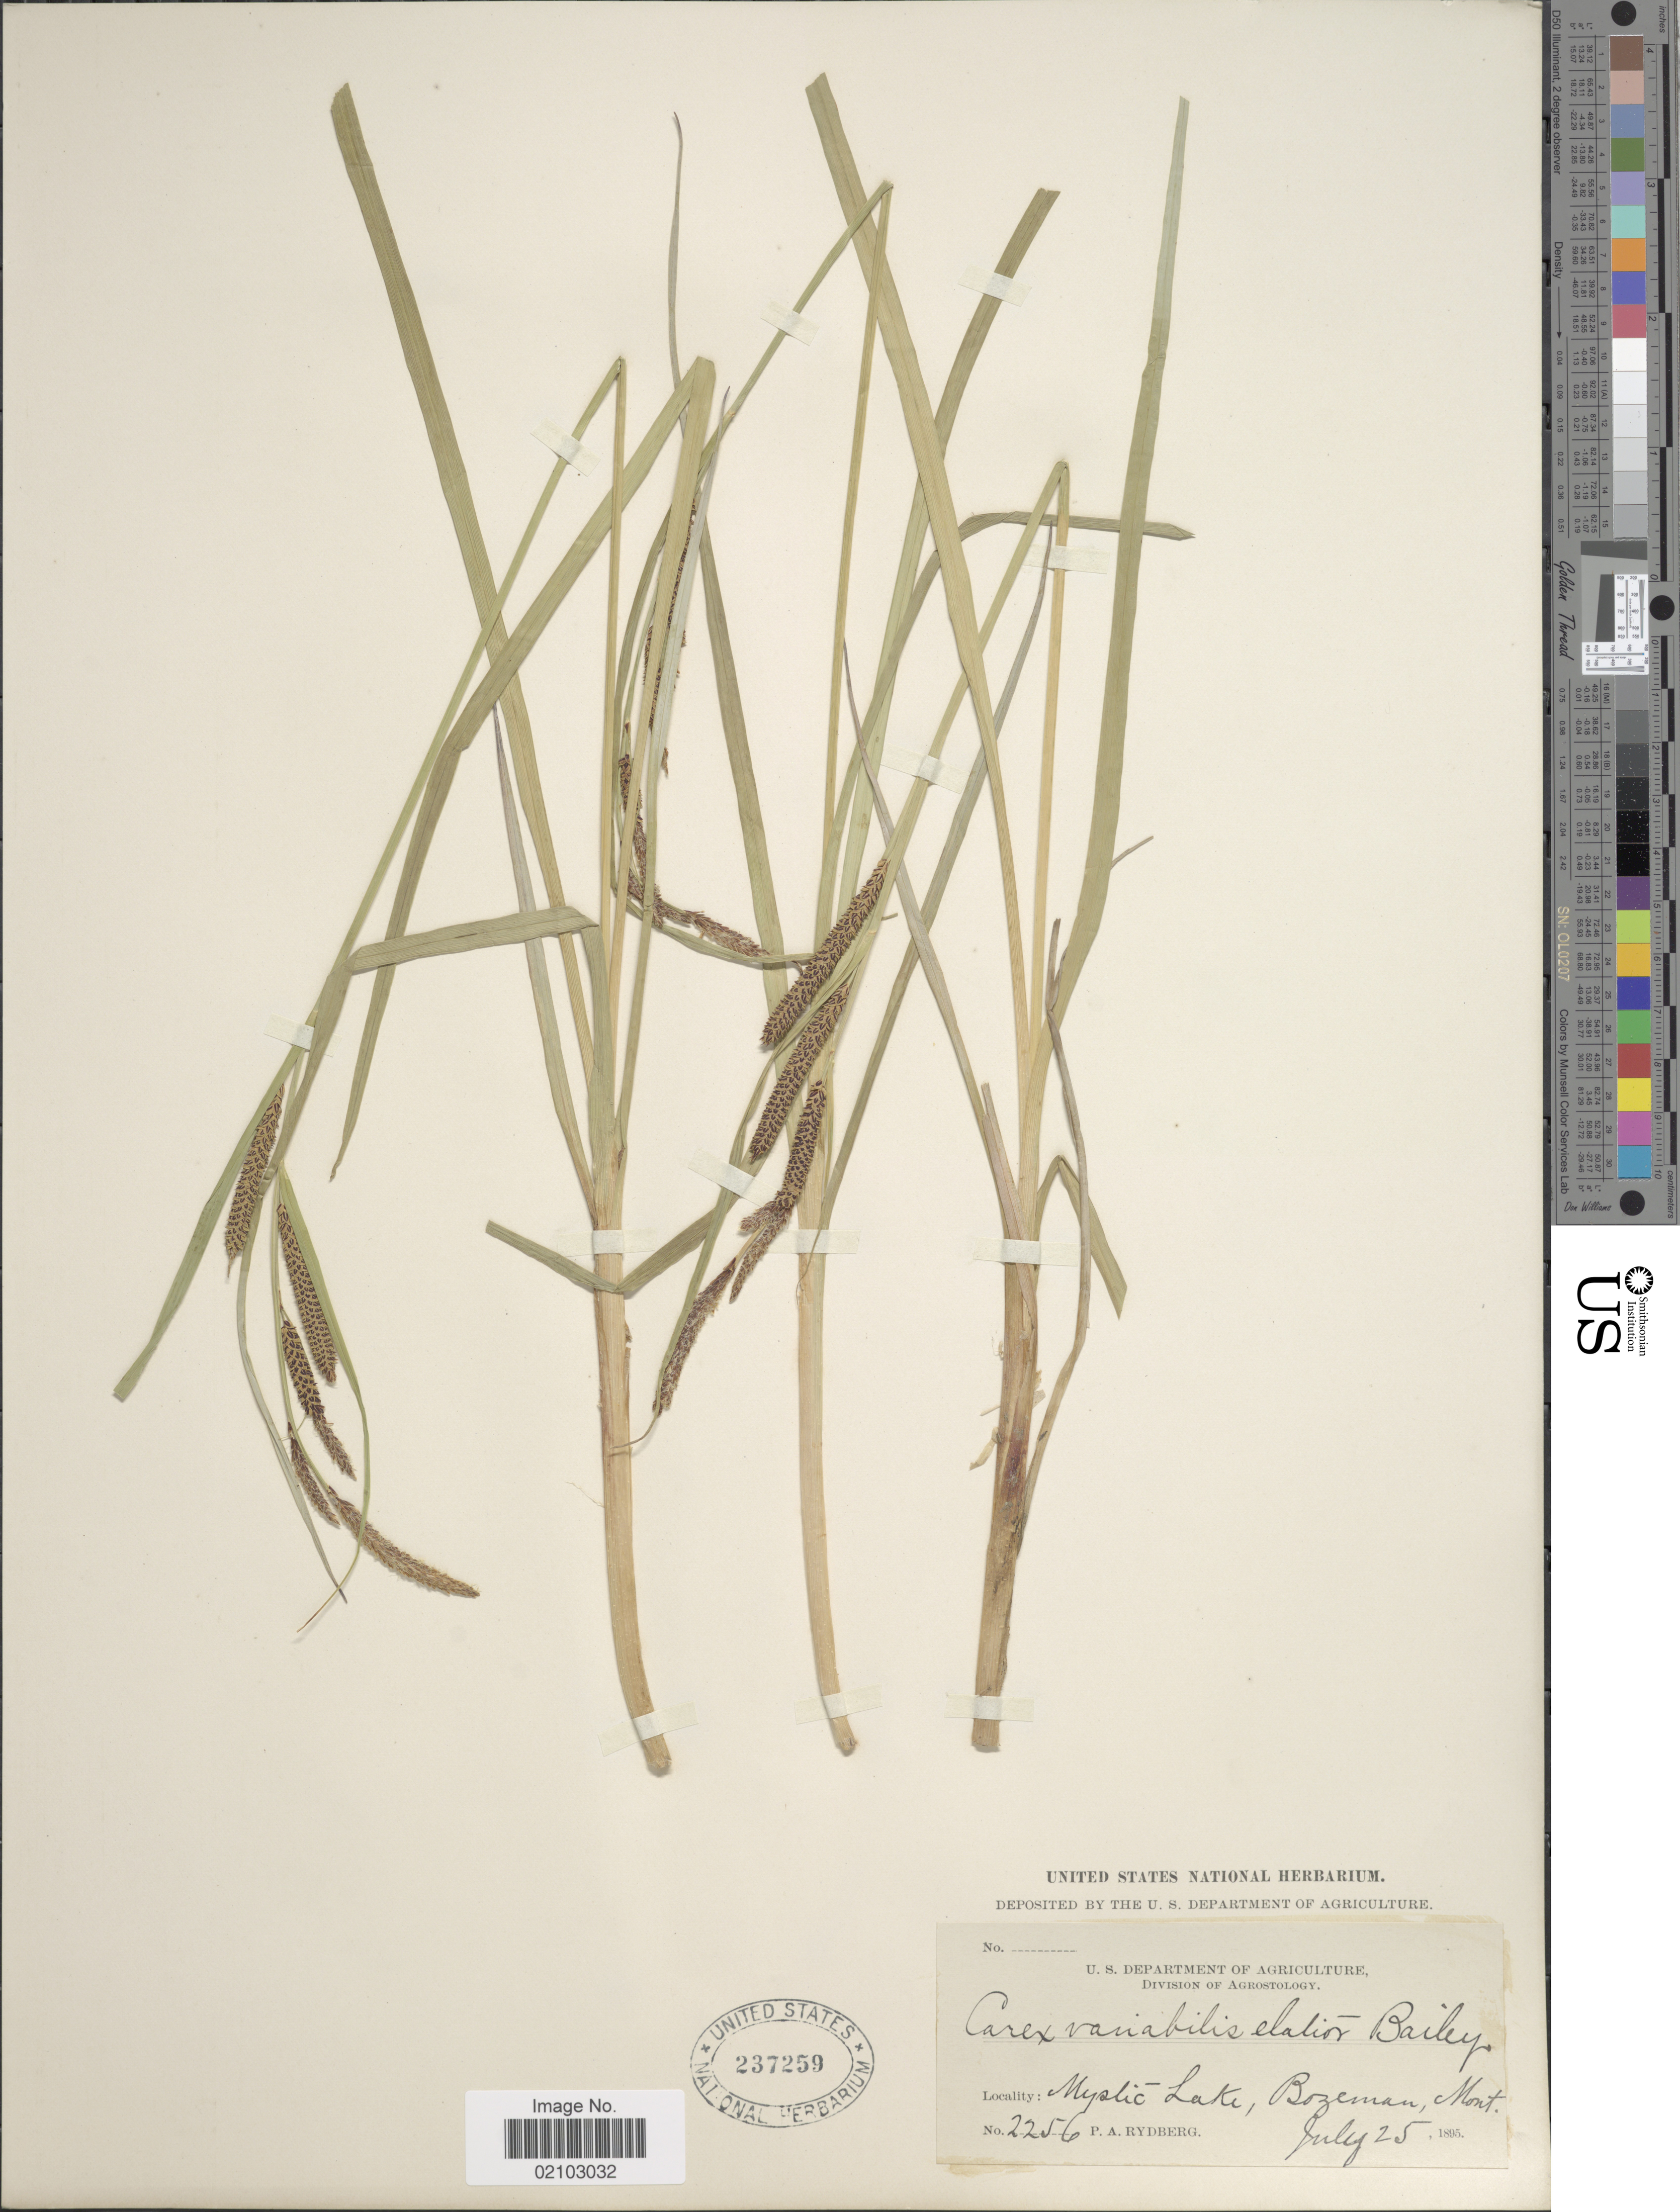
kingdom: Plantae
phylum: Tracheophyta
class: Liliopsida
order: Poales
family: Cyperaceae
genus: Carex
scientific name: Carex aquatilis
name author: Wahlenb.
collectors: P. A. Rydberg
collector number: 2256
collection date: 1895-07-25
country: United States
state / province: Montana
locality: Mystic Lake, Bozeman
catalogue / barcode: US 237259